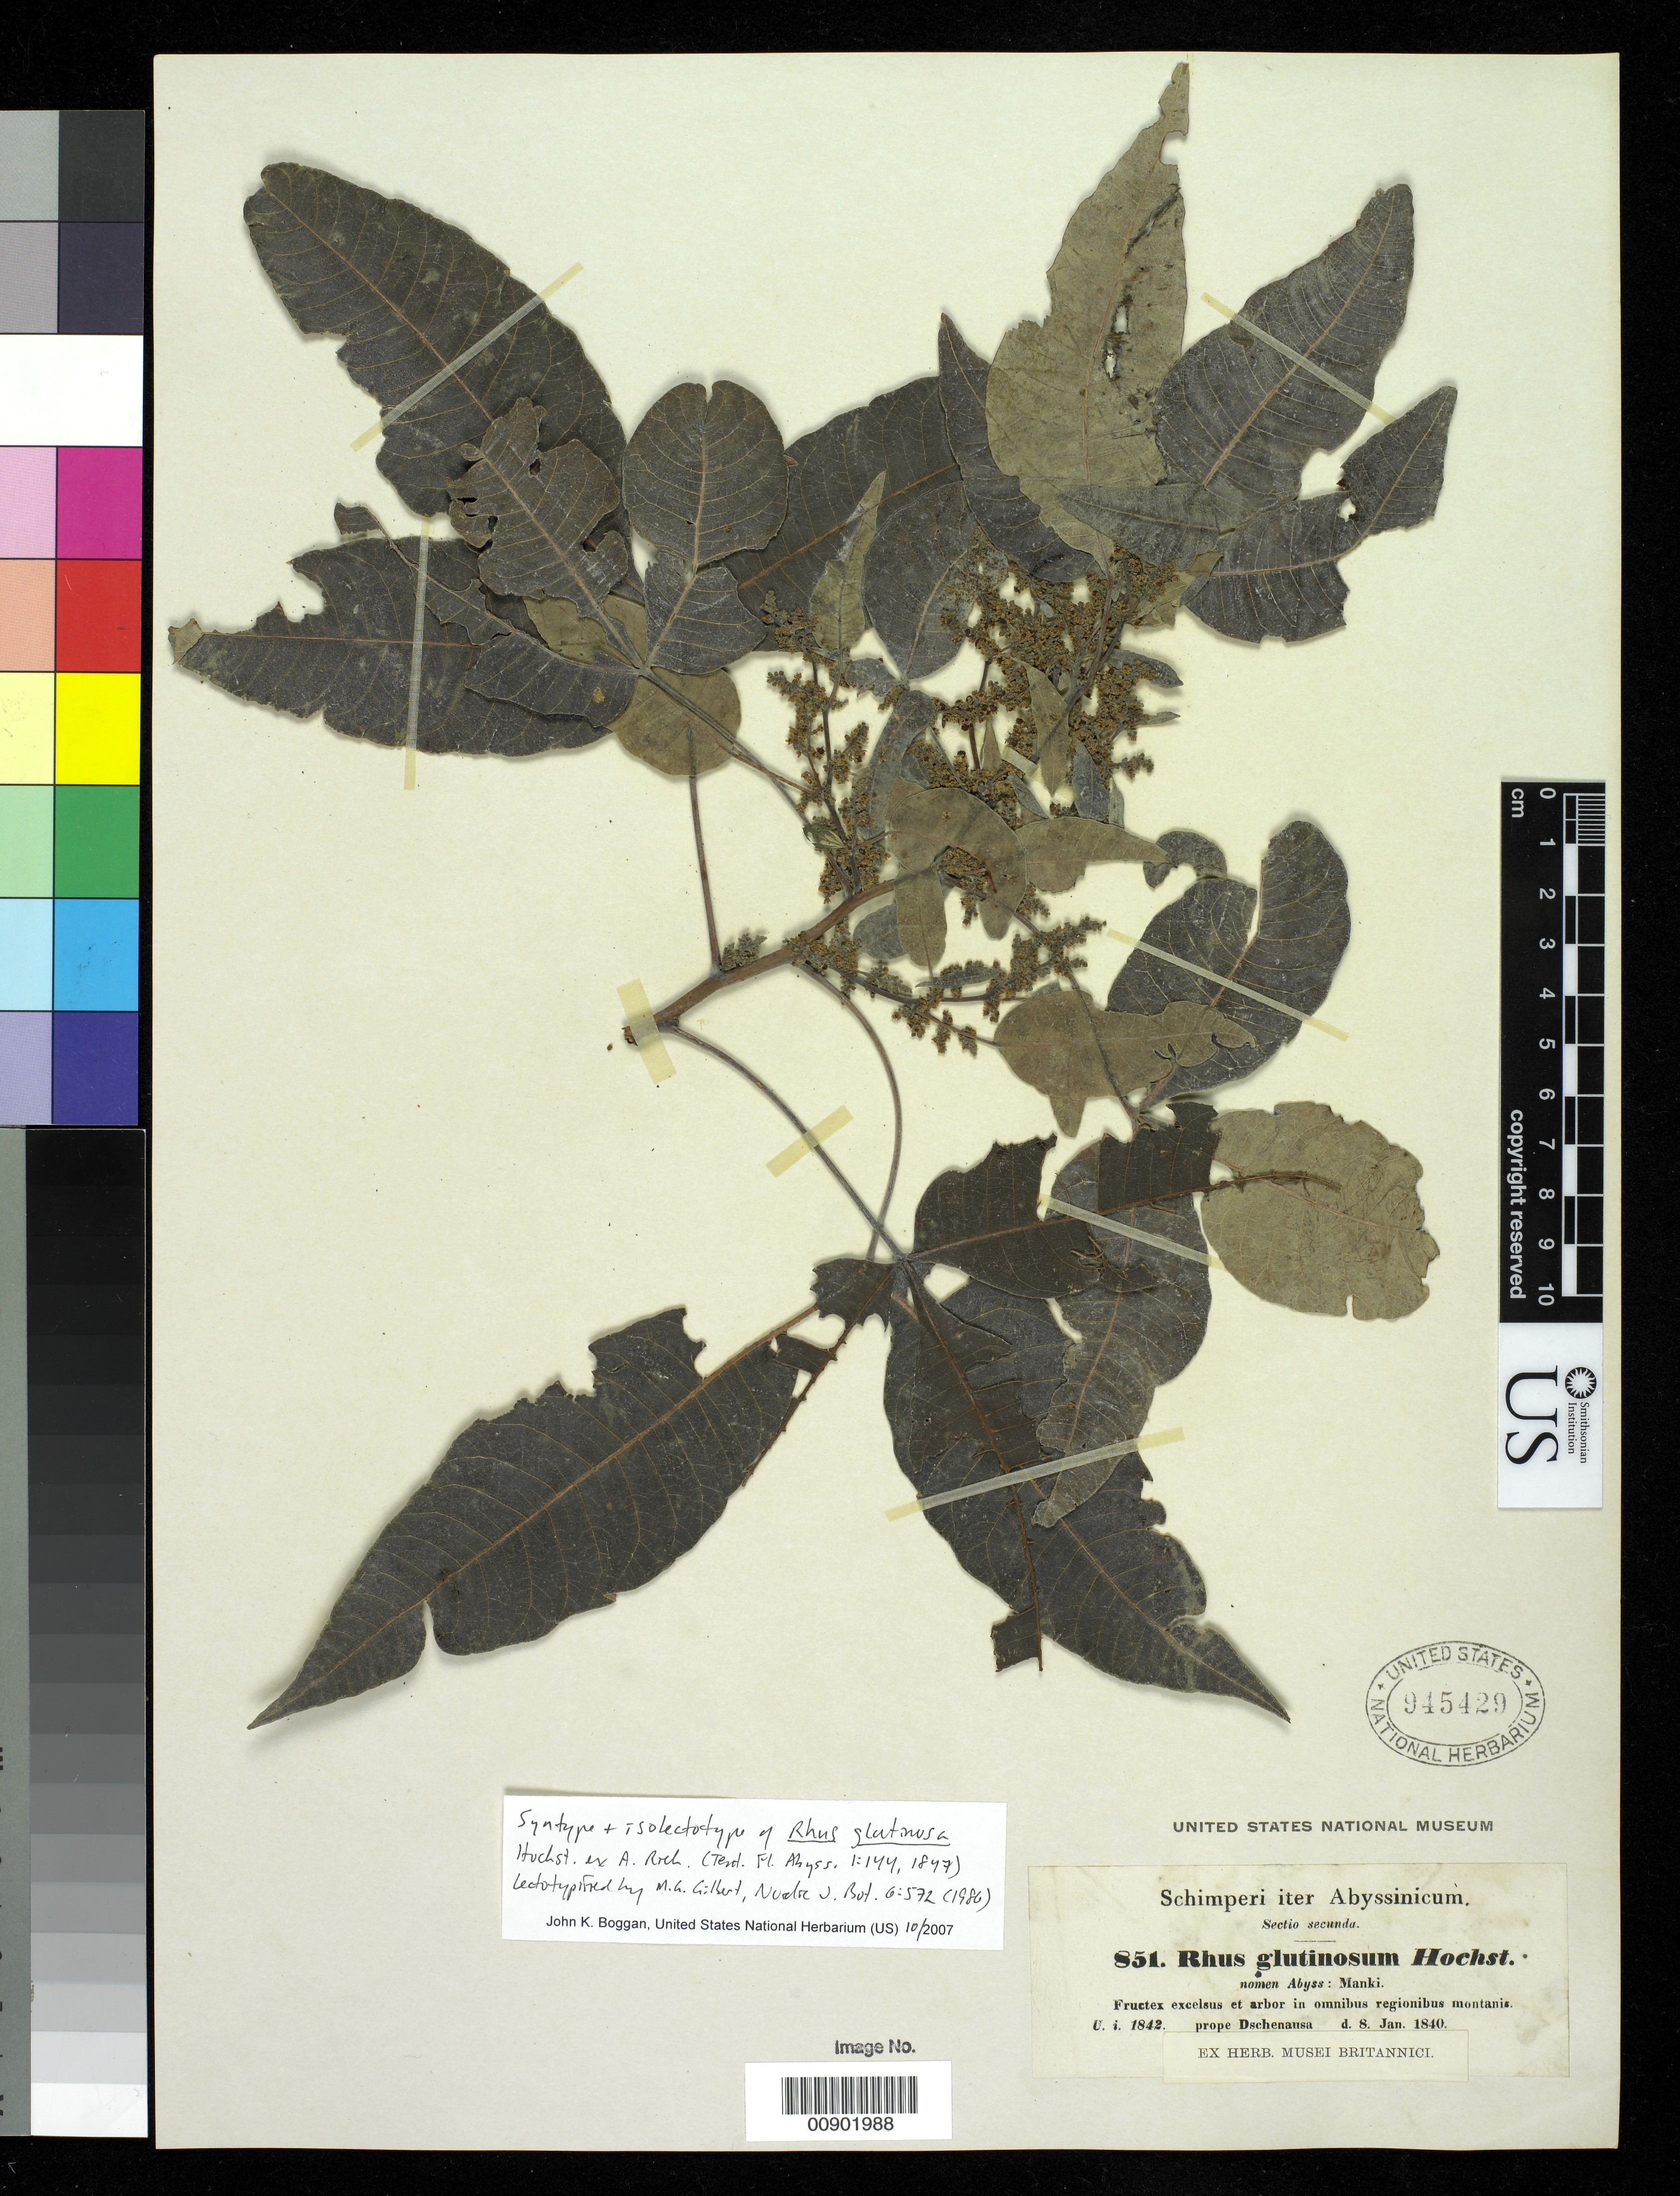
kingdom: Plantae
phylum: Tracheophyta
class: Magnoliopsida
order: Sapindales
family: Anacardiaceae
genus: Rhus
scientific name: Rhus glutinosa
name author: Hochst. ex A. Rich.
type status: Syntype; Isolectotype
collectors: G. W. Schimper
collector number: II 851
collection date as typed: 08 Jan 1840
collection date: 1840-01-08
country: Ethiopia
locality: Prope Dschenausa.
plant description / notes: Currently accepted name as cited by Gilbert, Nord. J. Bot. 6: 572 (1986).; Also a type of Rhus glutinosa var. acutifoliolata Engl.; Cited by M.G. Gilbert, Nord. J. Bot. 6: 572 (1986).; Also a type of Rhus glutinosa Hochst. ex A. Rich.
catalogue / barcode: US 945429